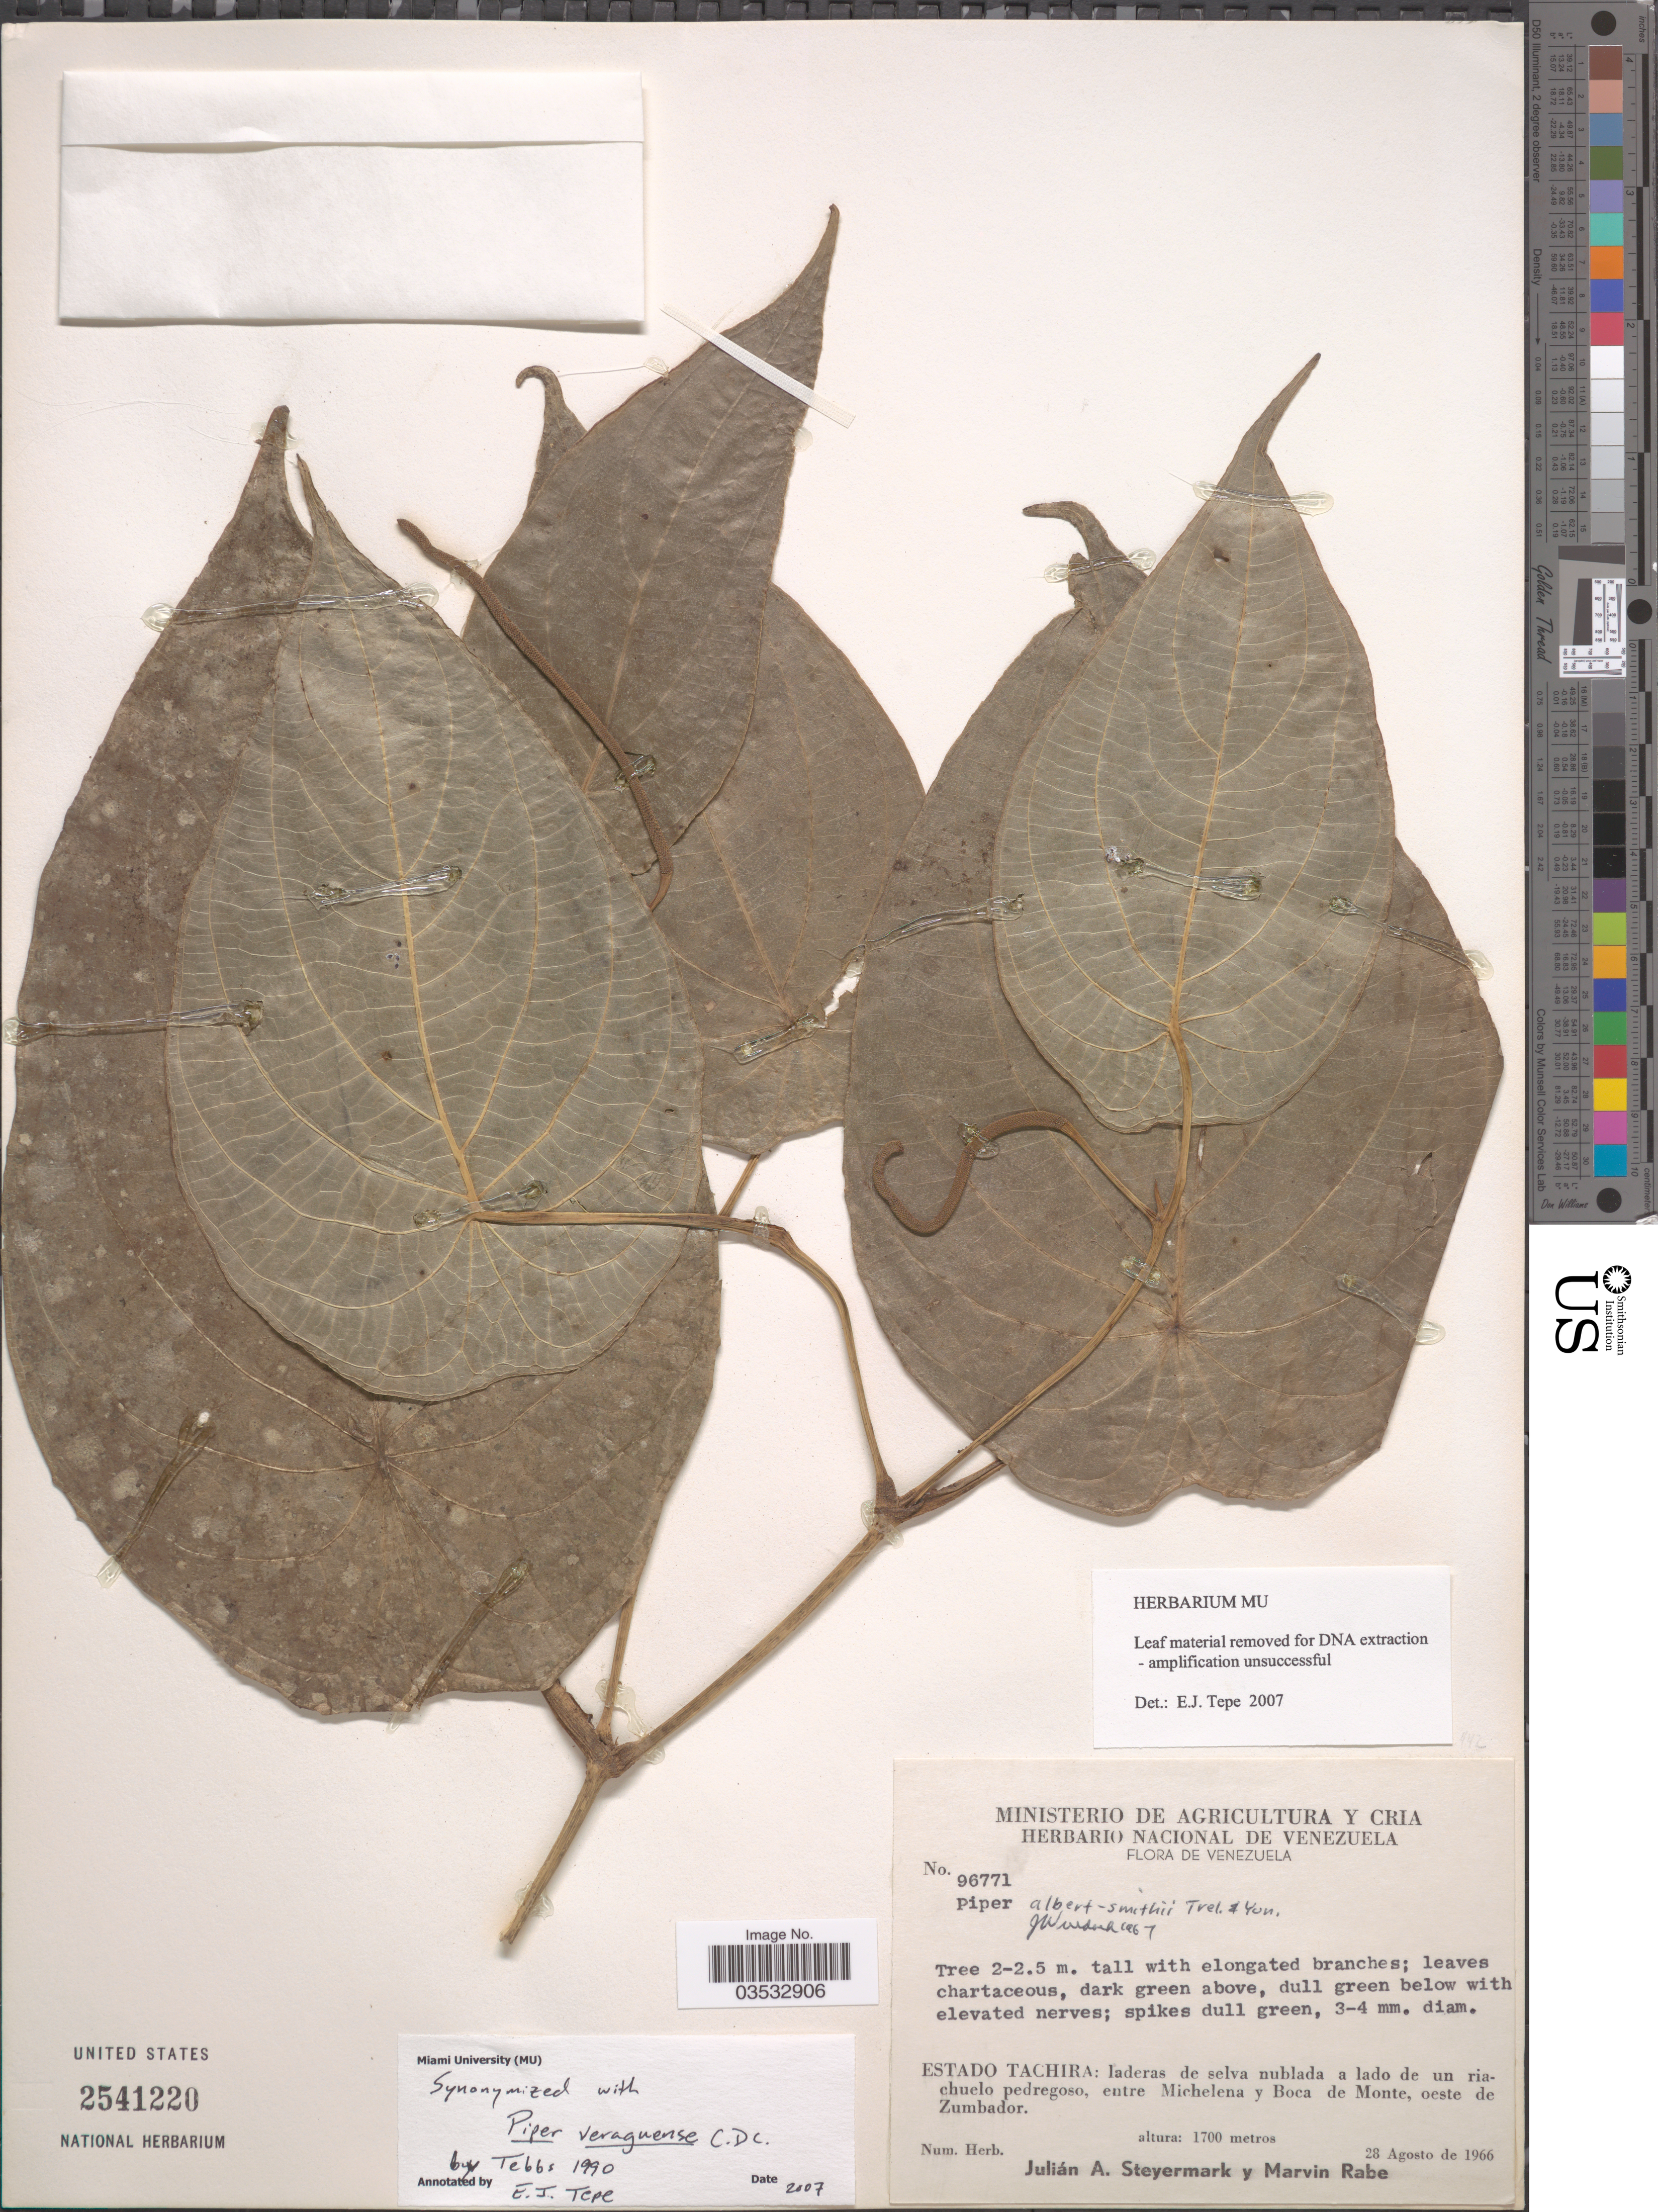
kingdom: Plantae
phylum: Tracheophyta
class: Magnoliopsida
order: Piperales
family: Piperaceae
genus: Piper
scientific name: Piper veraguense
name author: C. DC.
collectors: J. Steyermark & M. Rabe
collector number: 96771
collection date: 1966-08-28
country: Venezuela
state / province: Tachira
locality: Laderas de selva nublada a lado de un riachuelo pedregoso, entre Michelena y Boca de Monte, oeste de Zumbador.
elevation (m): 1700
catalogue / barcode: US 2541220